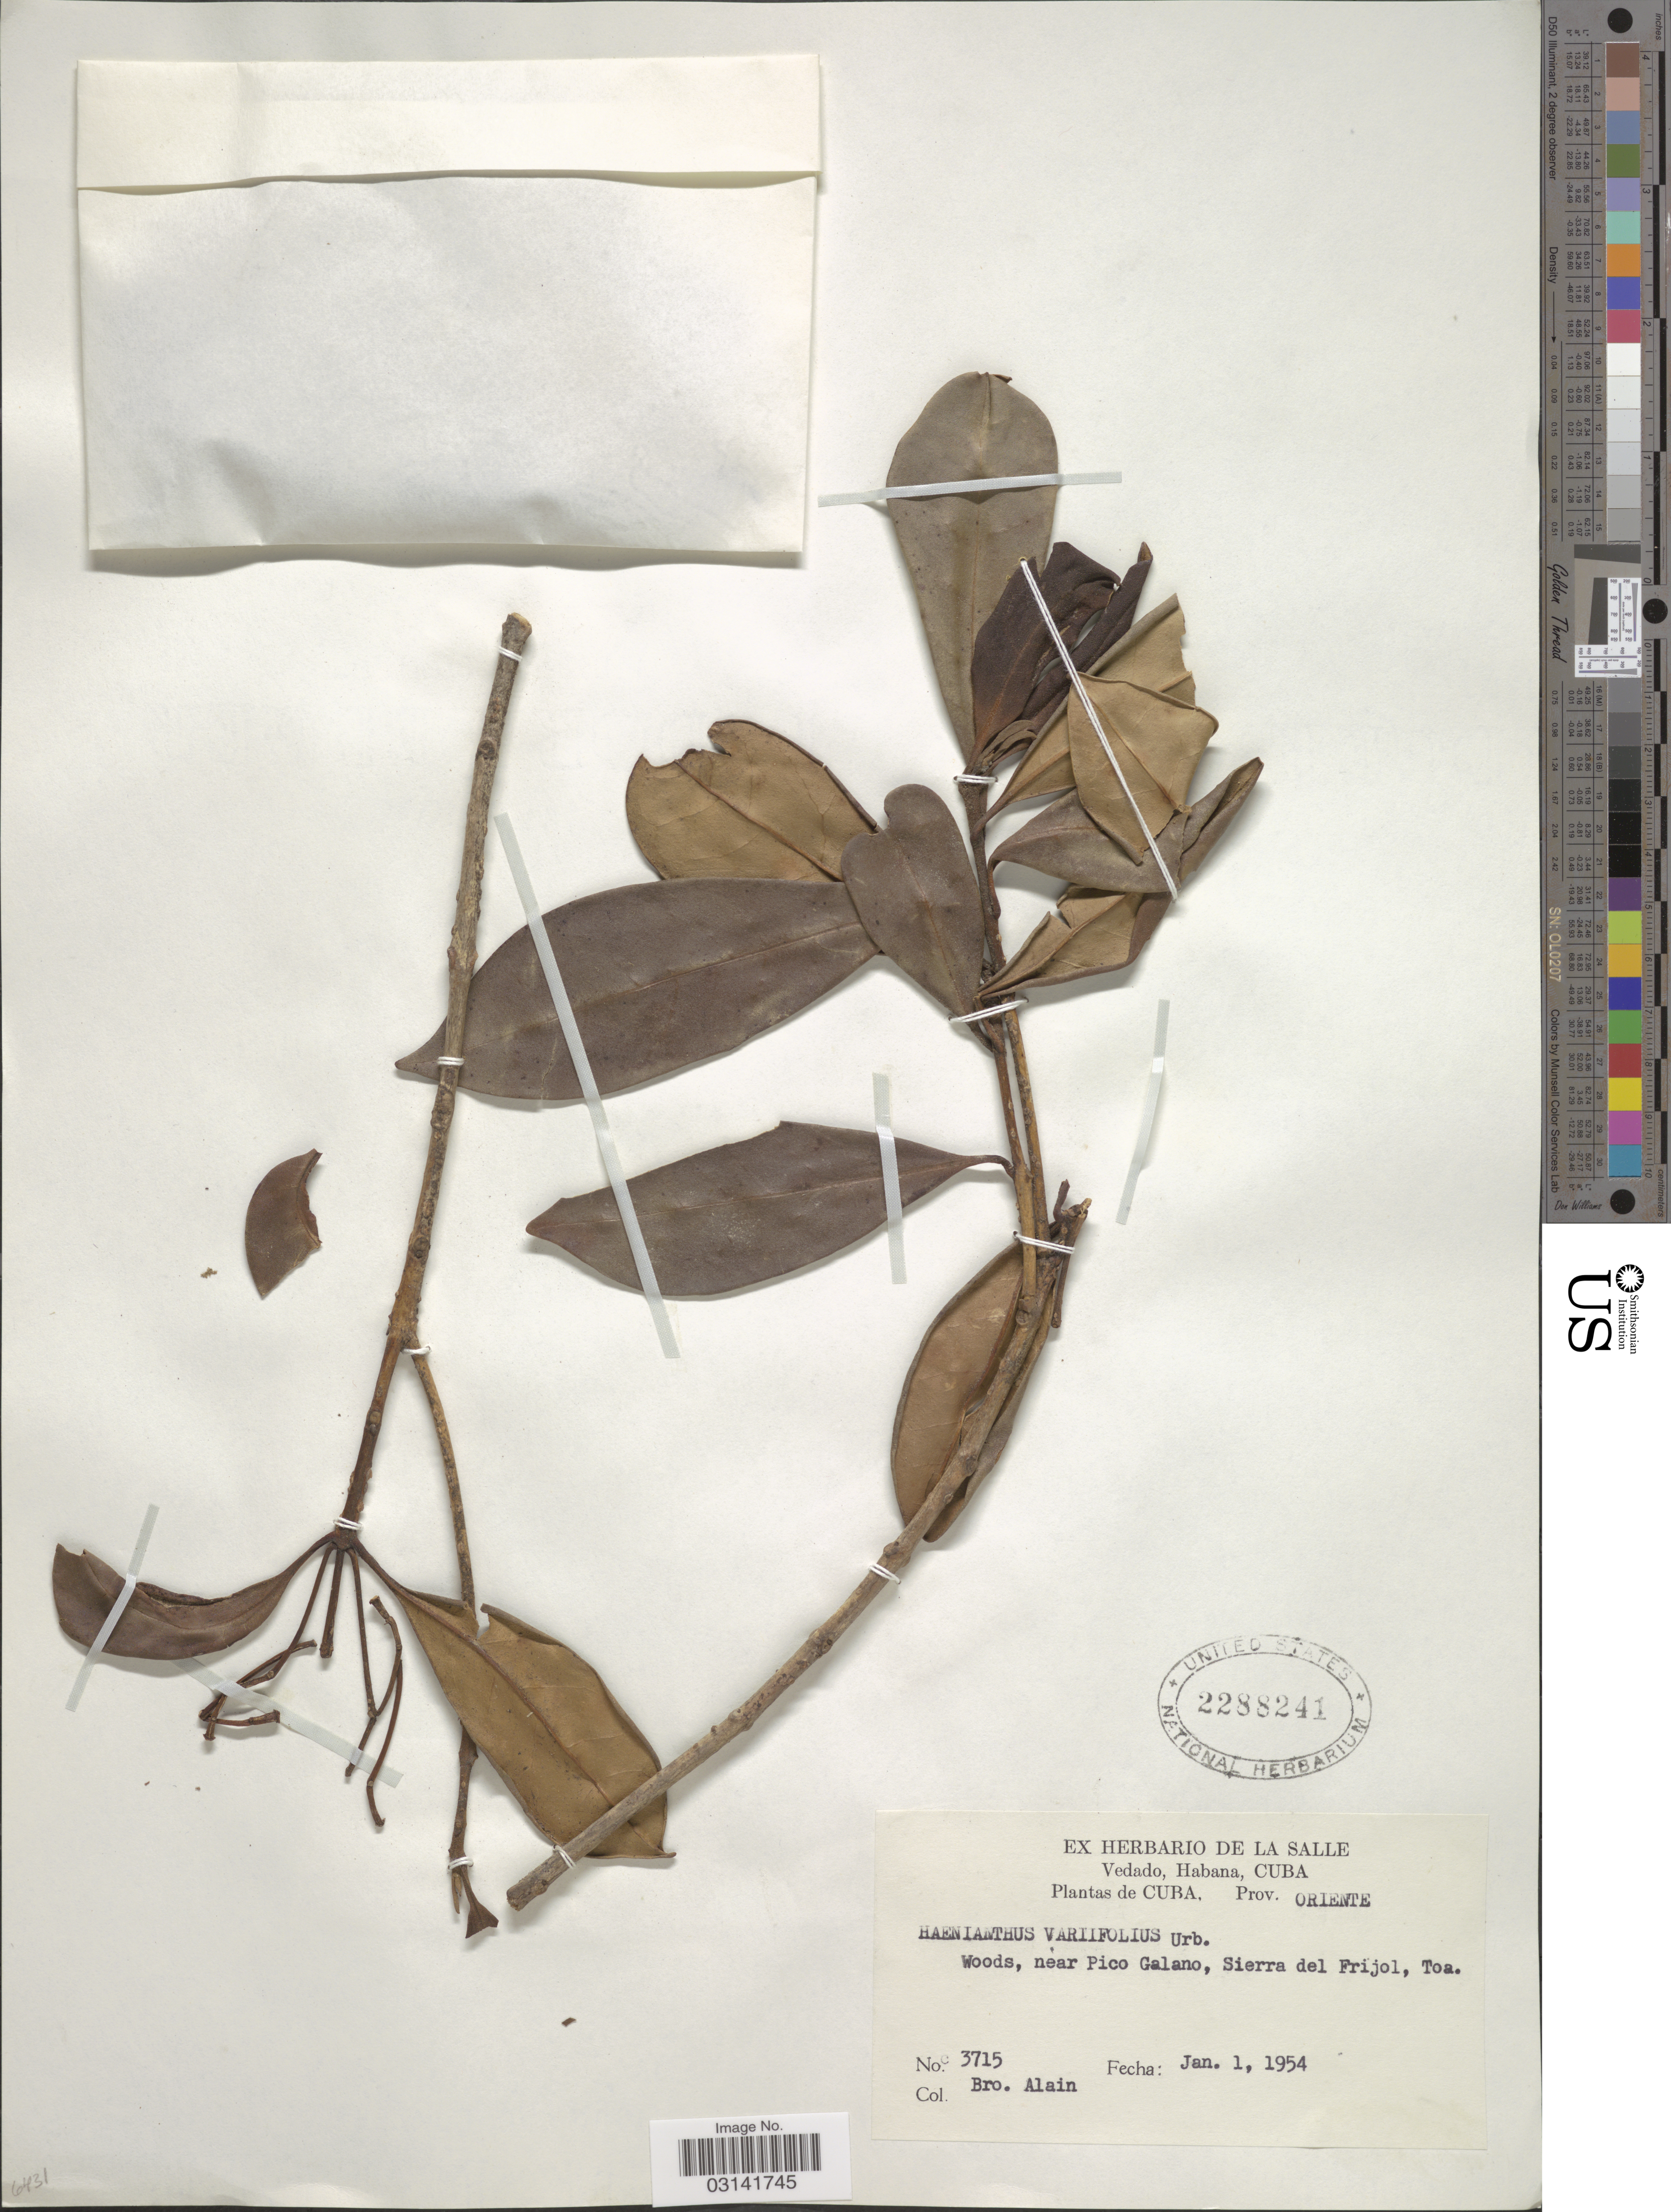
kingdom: Plantae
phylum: Tracheophyta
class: Magnoliopsida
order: Lamiales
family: Oleaceae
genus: Haenianthus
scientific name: Haenianthus variifolius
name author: Urb.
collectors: A. H. Liogier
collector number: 3715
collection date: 1954-01-01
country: Cuba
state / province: Oriente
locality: Woods, near Pico Galano, Sierra del Frijol, Toa.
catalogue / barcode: US 2288241